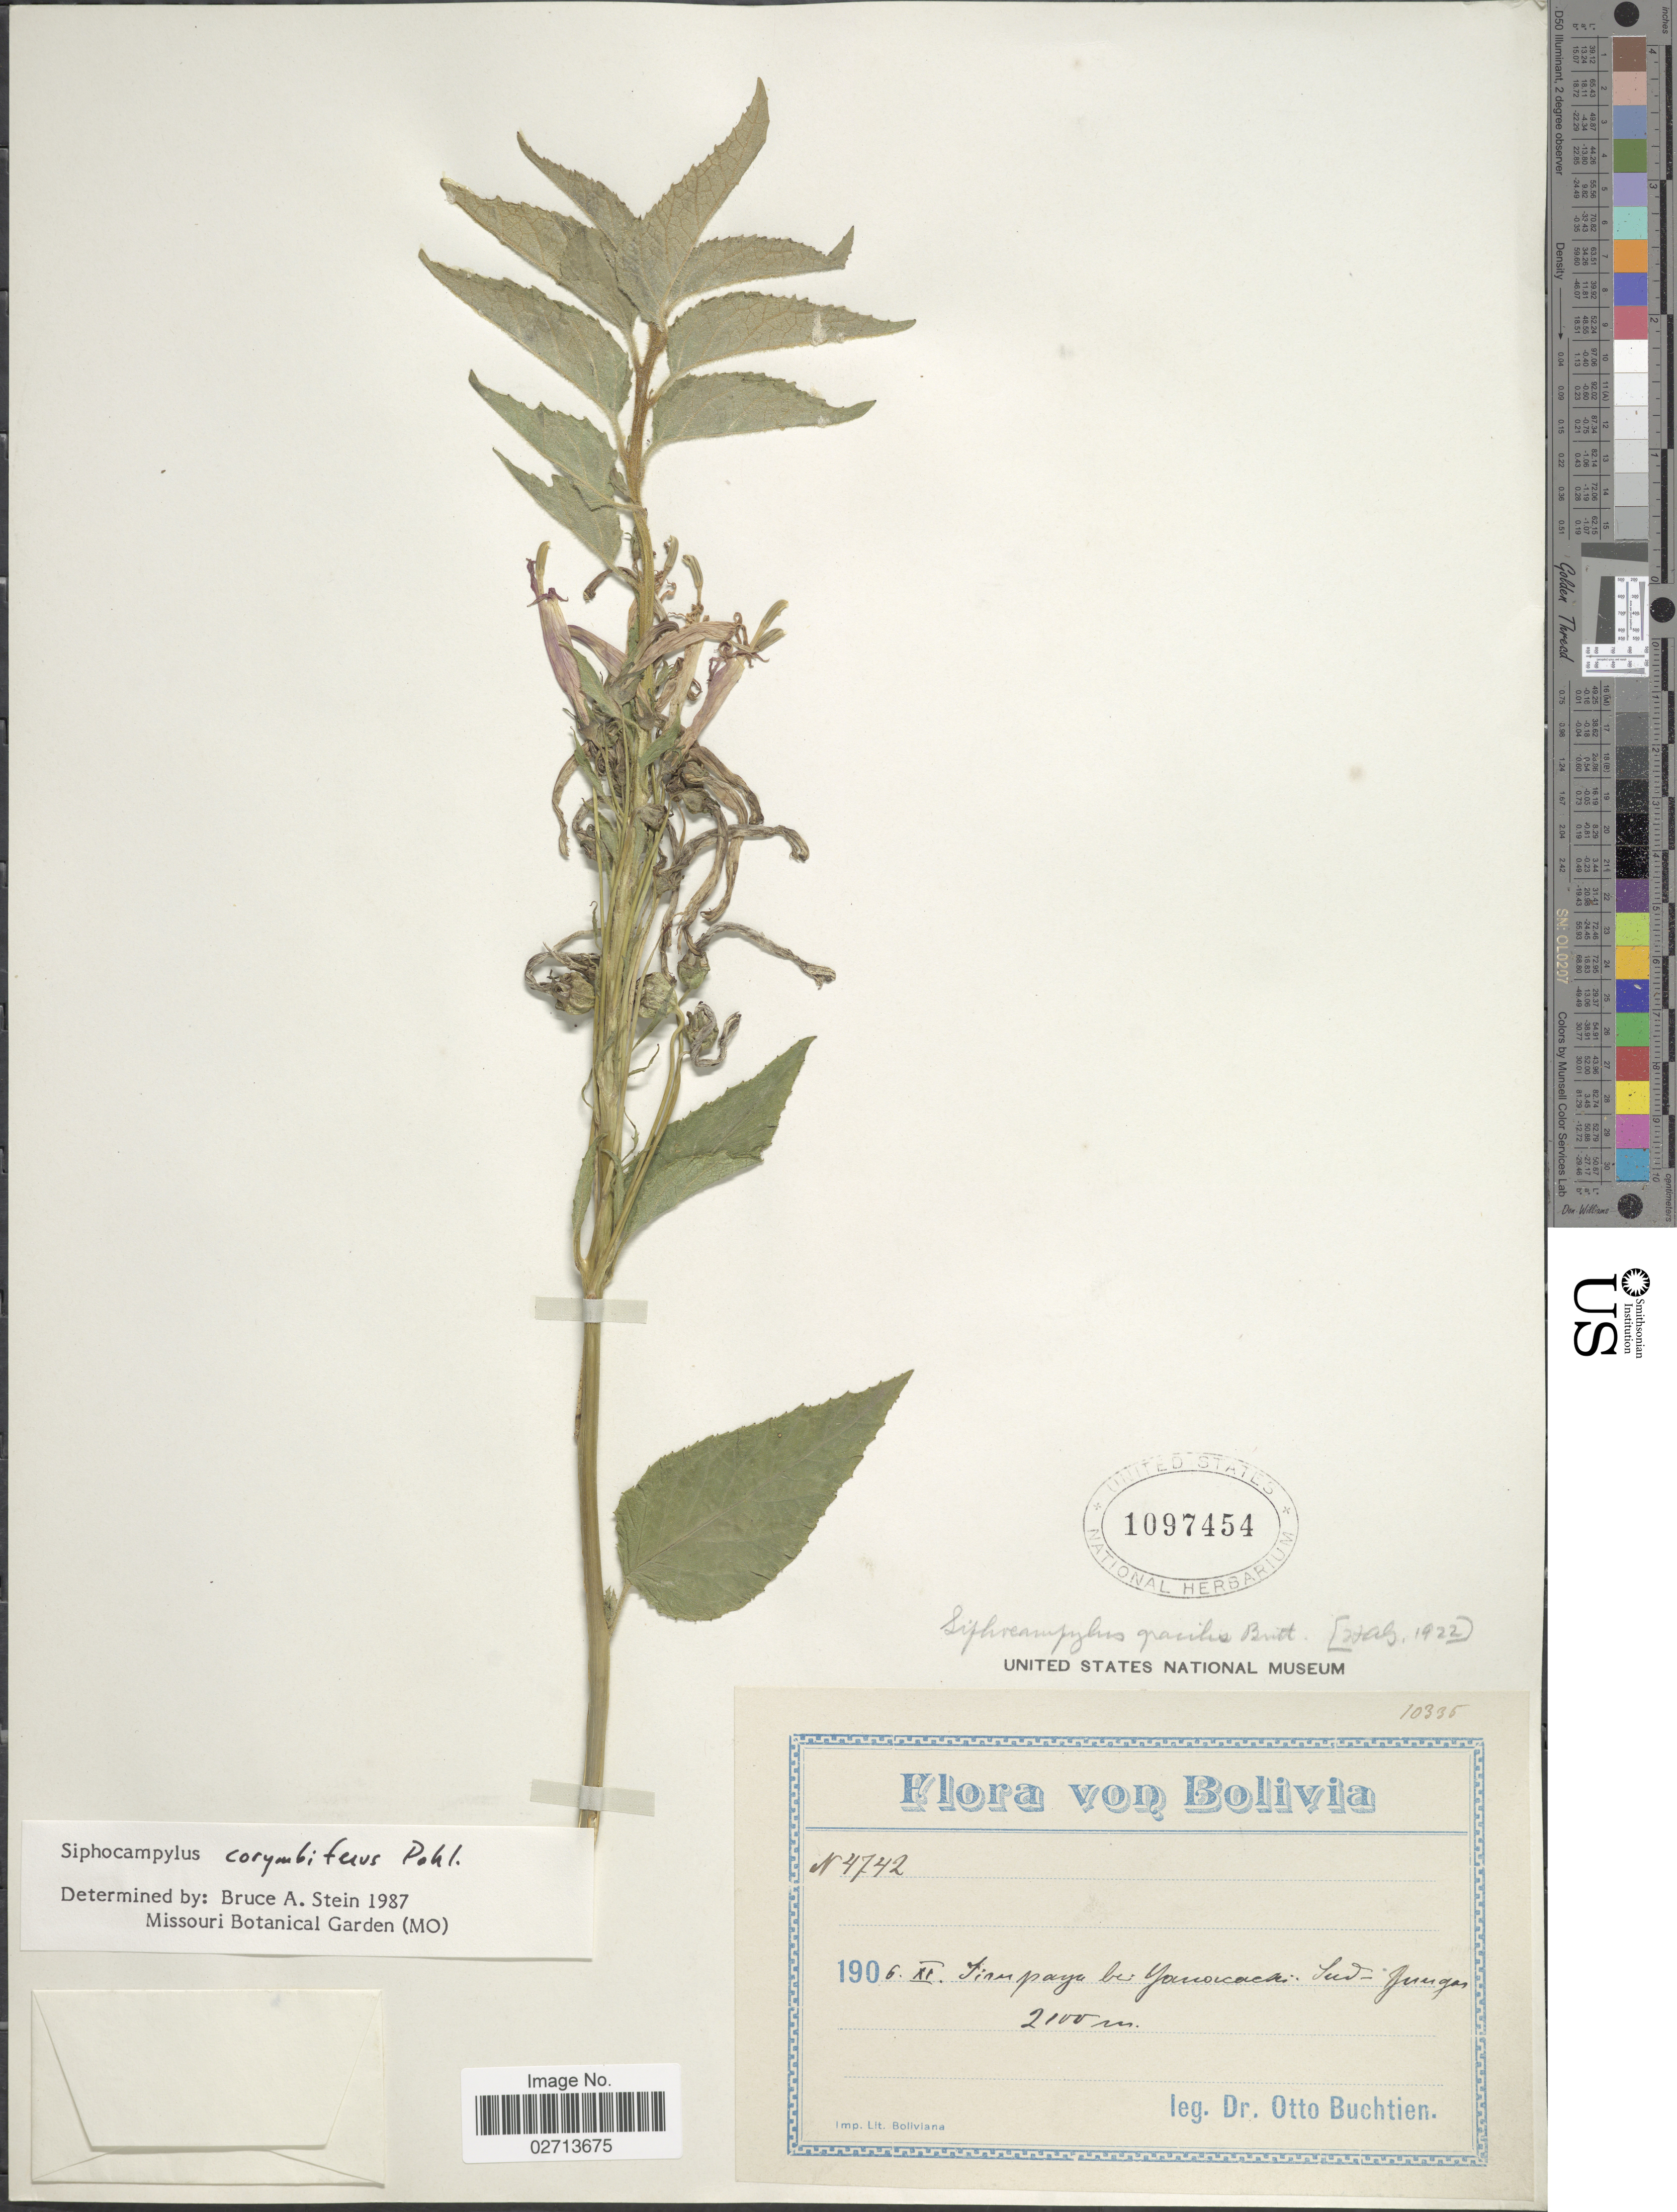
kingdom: Plantae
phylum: Tracheophyta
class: Magnoliopsida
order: Asterales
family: Campanulaceae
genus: Siphocampylus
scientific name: Siphocampylus corymbiferus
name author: Pohl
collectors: O. Buchtien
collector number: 4742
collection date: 1906-11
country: Bolivia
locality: Sirapaya bei Yanacachi: Sud-Yungas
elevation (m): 2100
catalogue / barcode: US 1097454